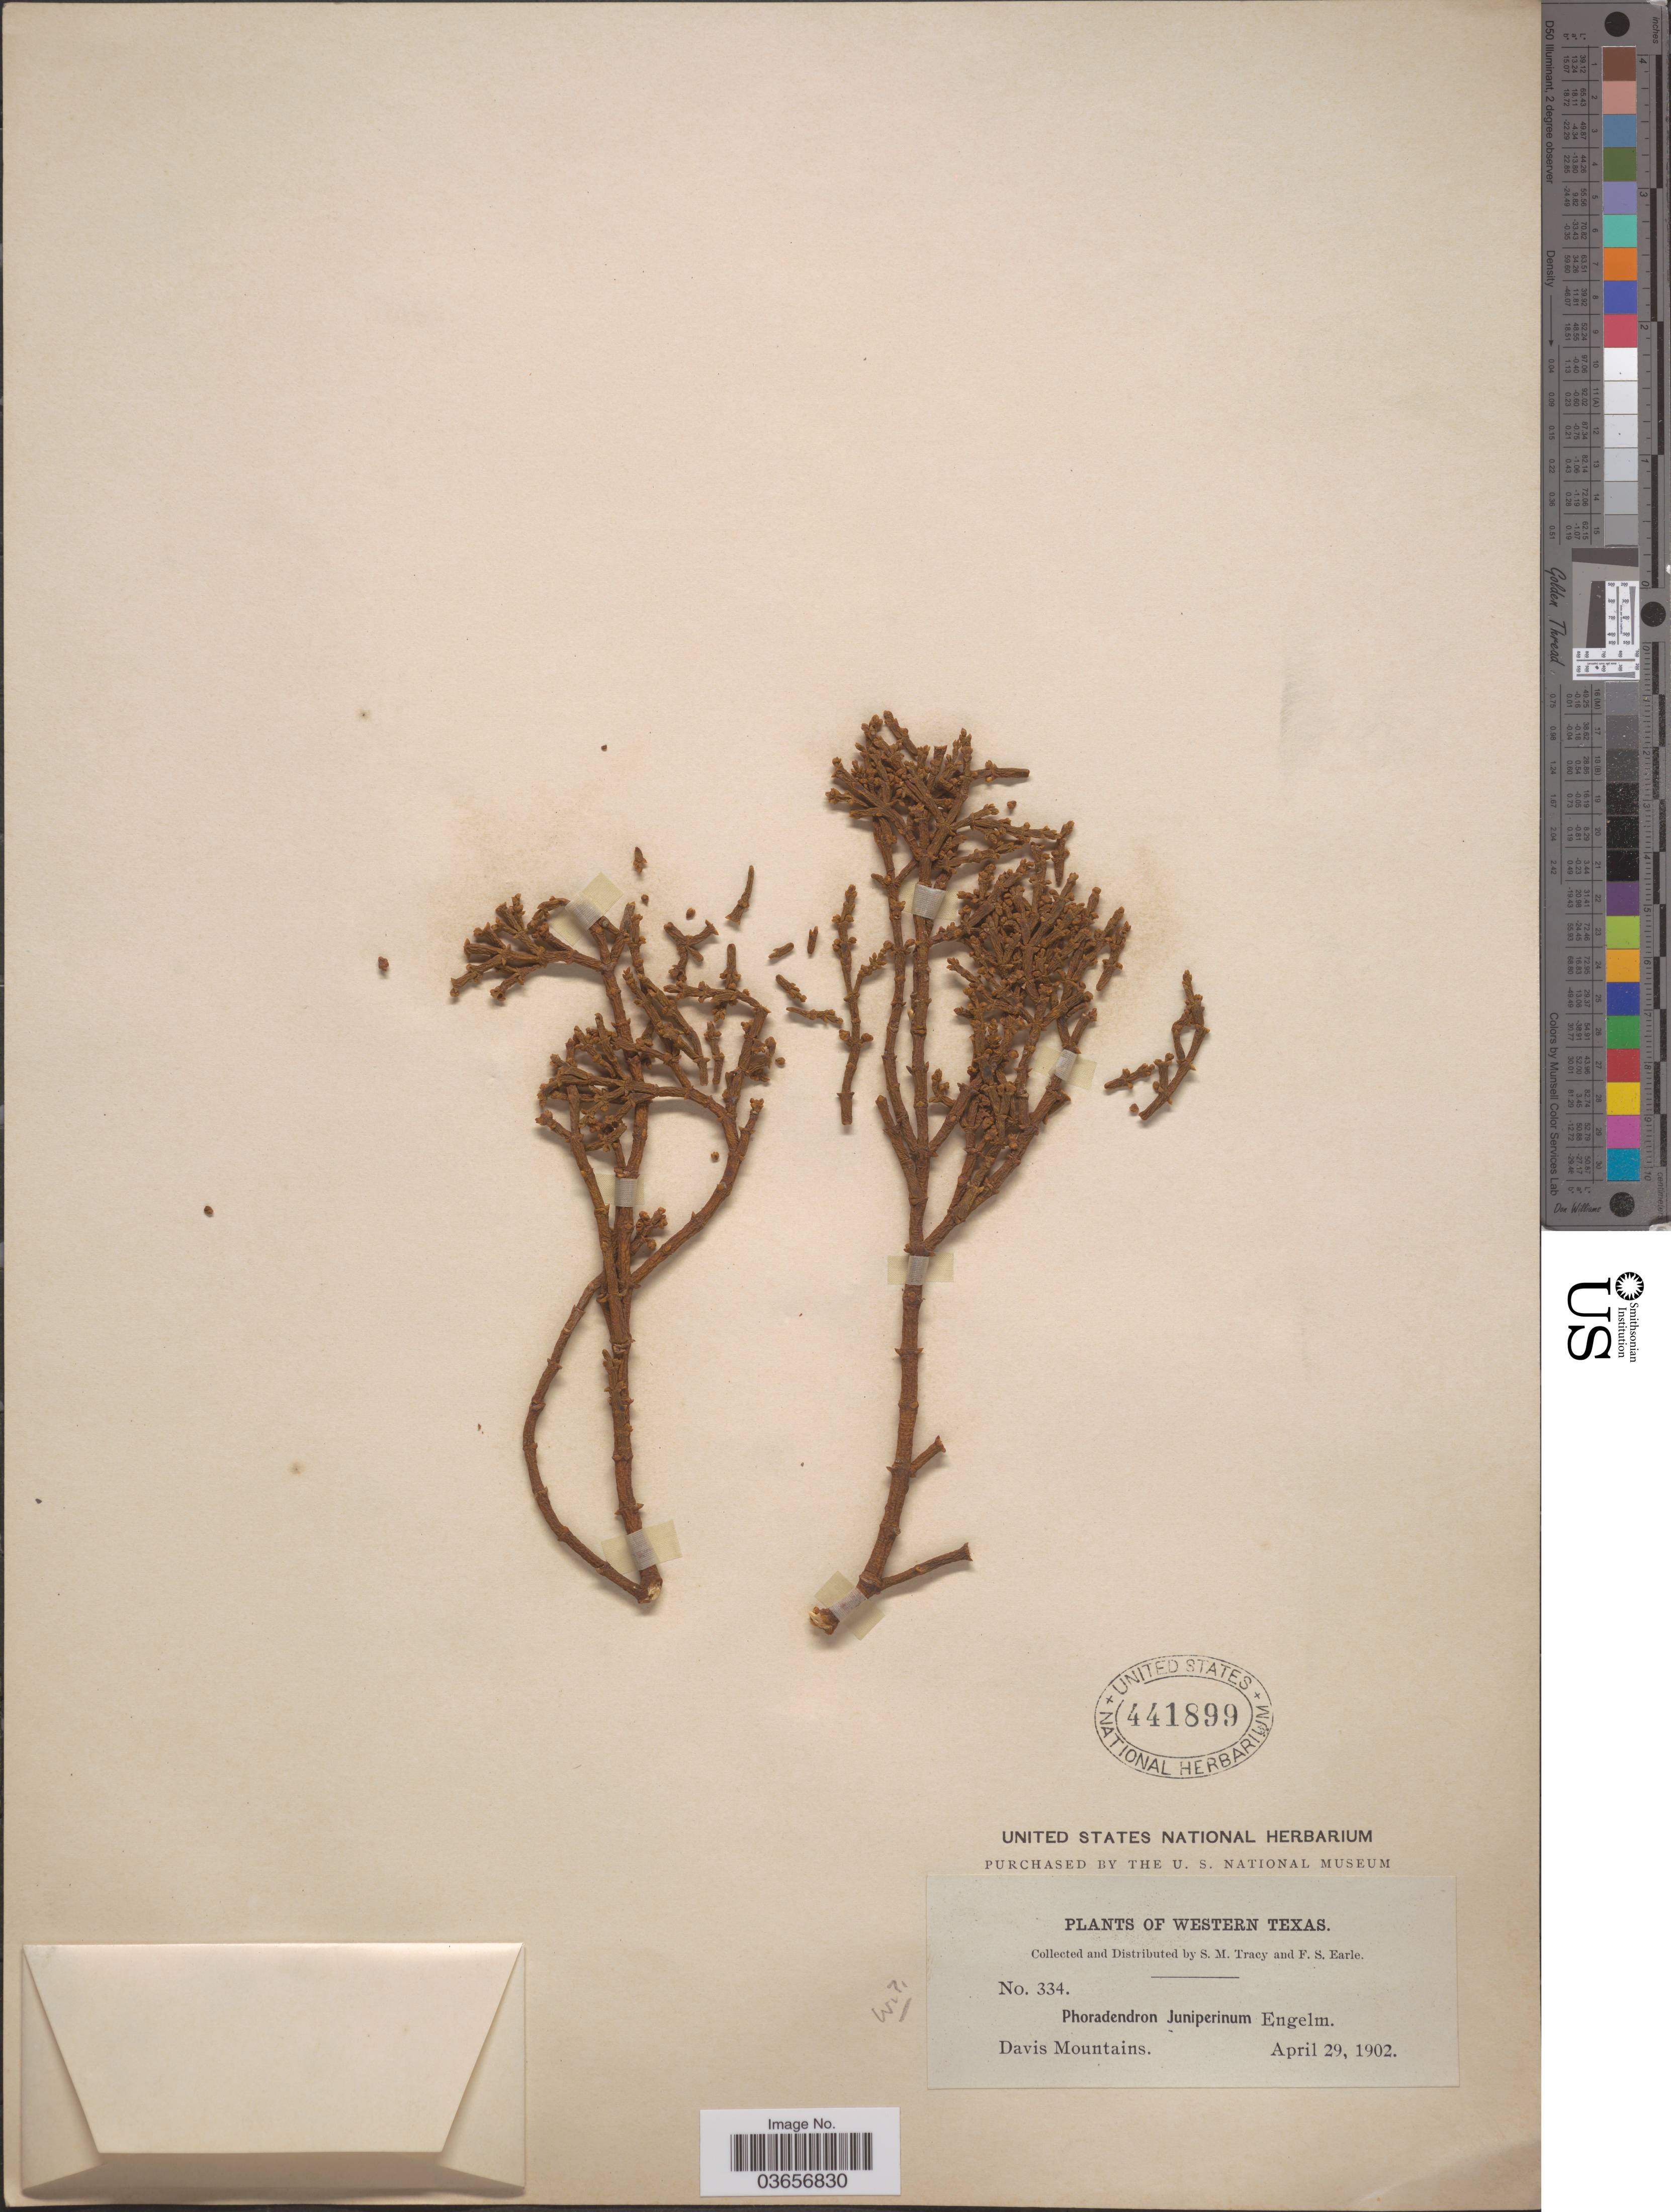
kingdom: Plantae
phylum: Tracheophyta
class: Magnoliopsida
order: Santalales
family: Viscaceae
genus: Phoradendron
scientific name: Phoradendron juniperinum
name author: Engelm. ex A. Gray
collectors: S. M. Tracy & F. S. Earle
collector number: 334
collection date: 1902-04-29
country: United States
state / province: Texas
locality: Western Texas. Davis Mountains.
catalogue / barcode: US 441899